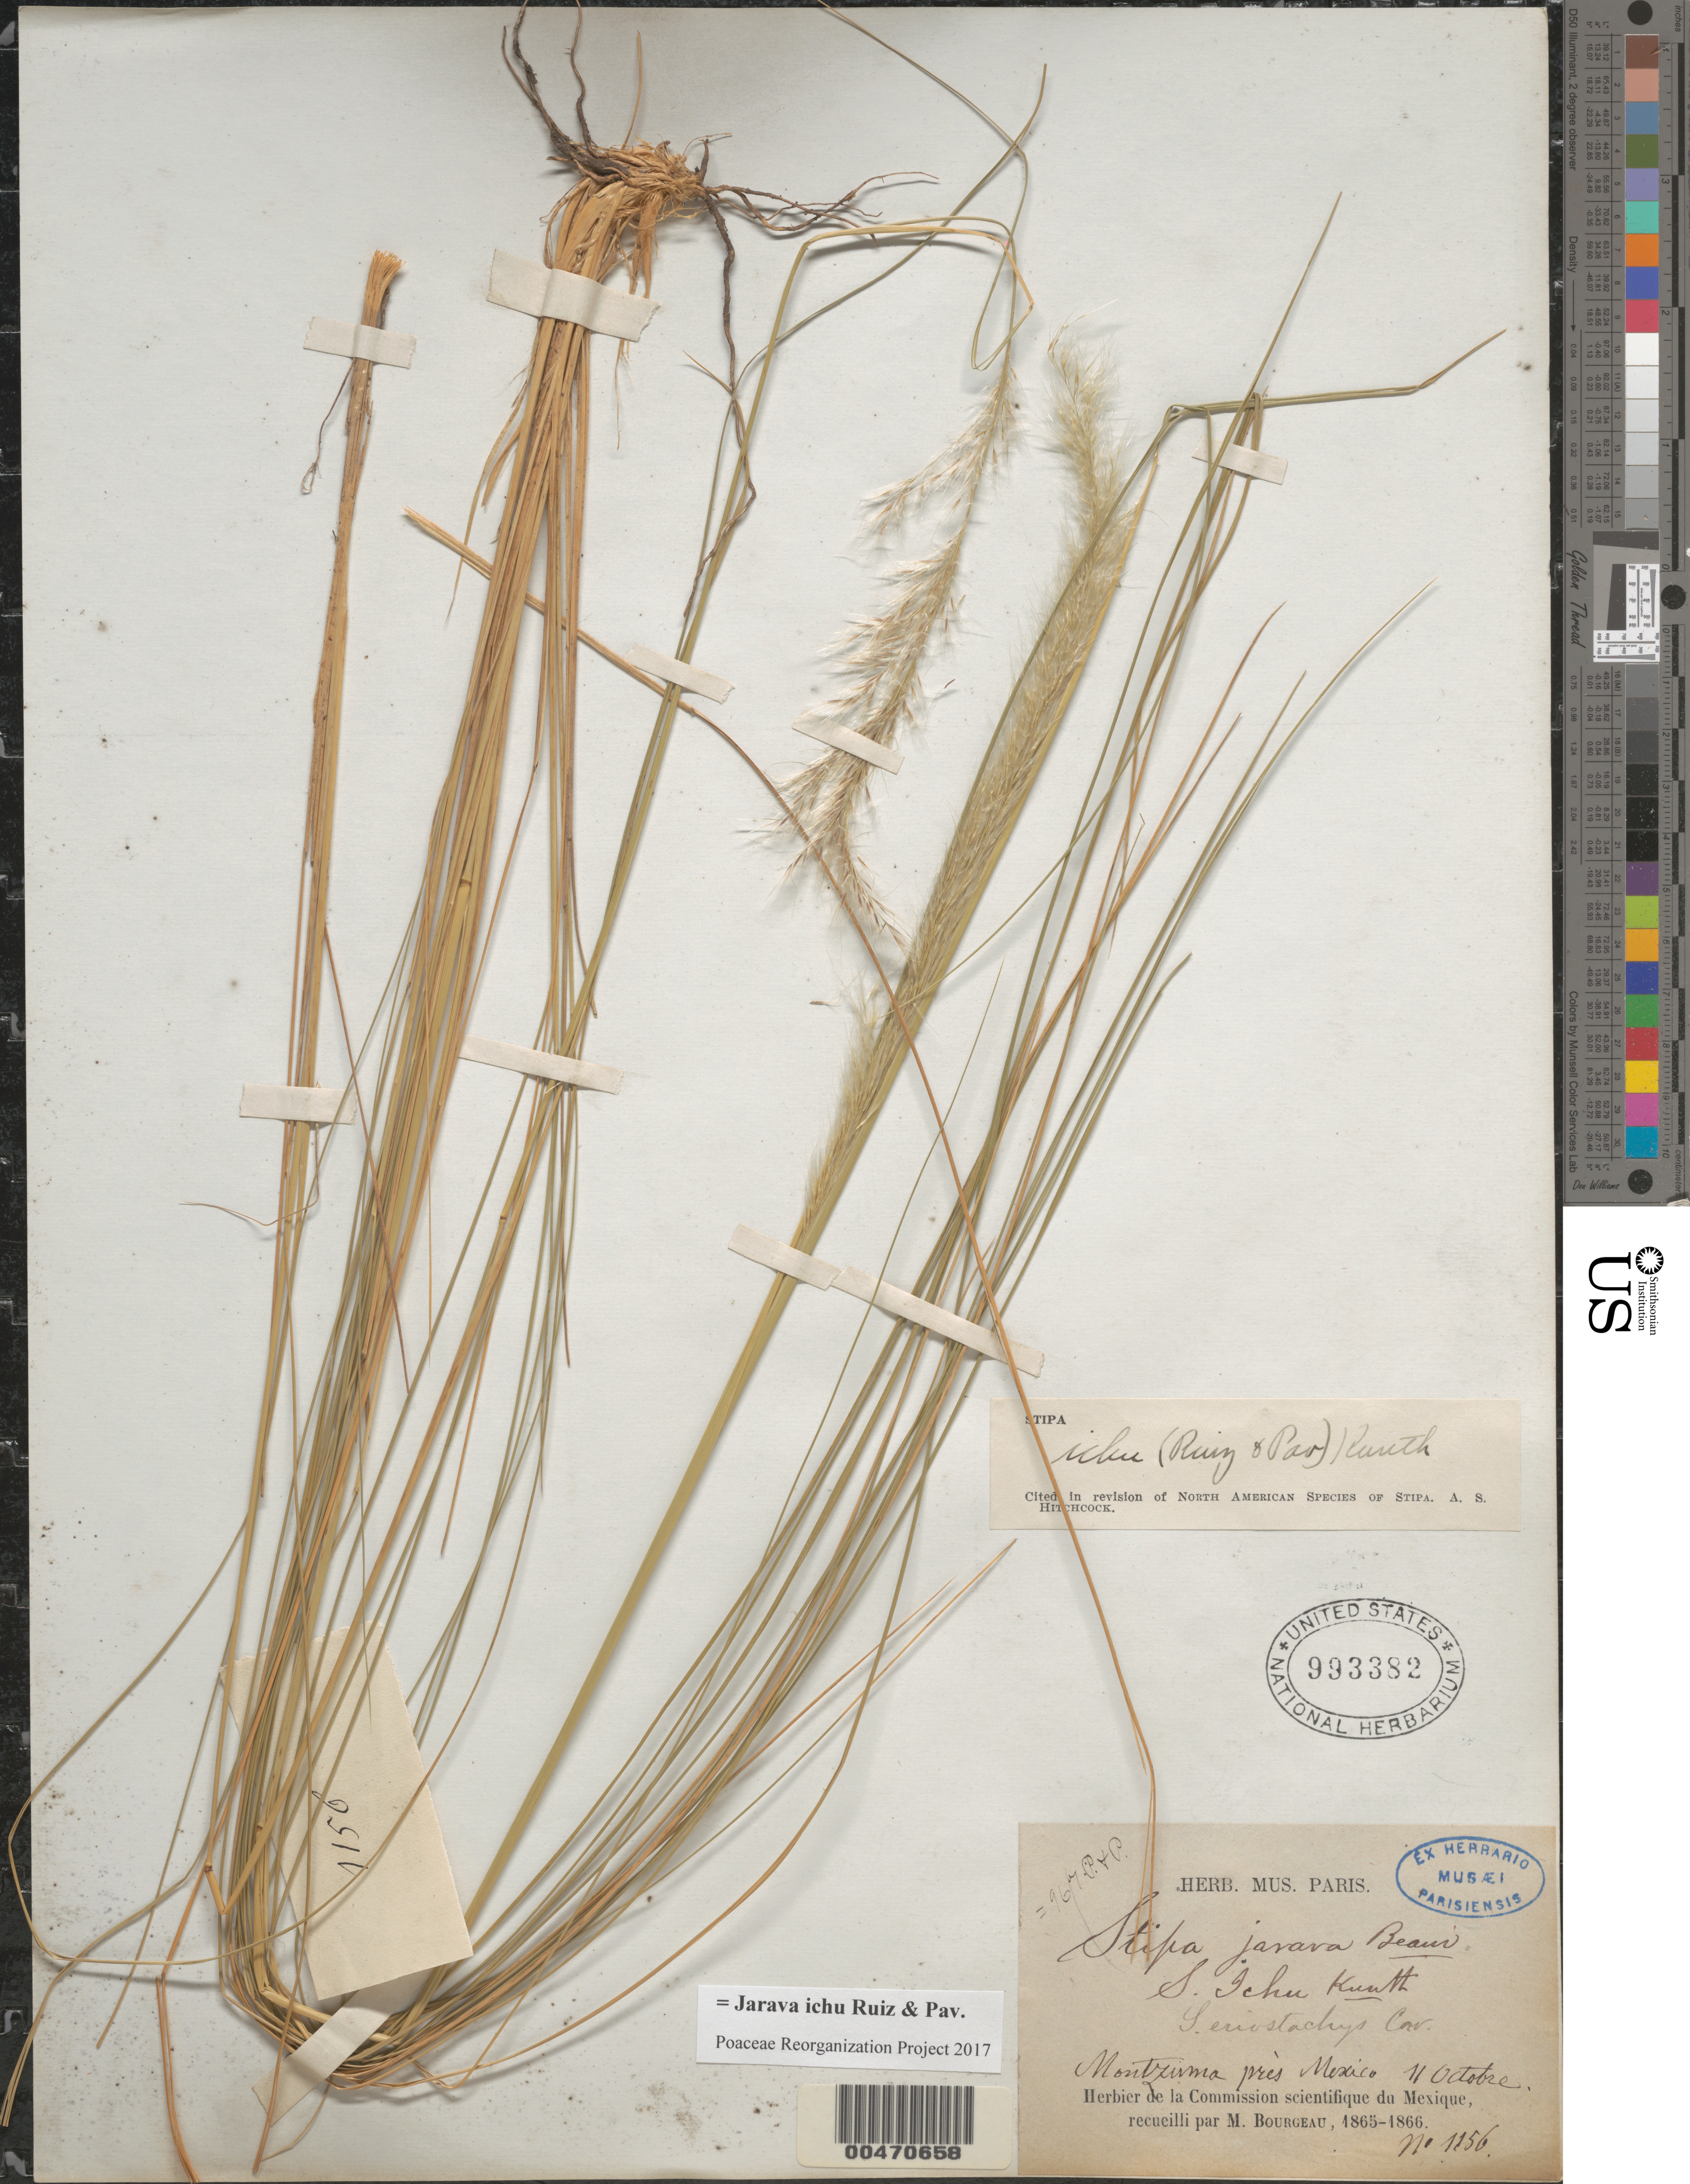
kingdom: Plantae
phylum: Tracheophyta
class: Liliopsida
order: Poales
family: Poaceae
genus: Jarava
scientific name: Jarava ichu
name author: Ruiz & Pav.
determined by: Poaceae Reorganization Project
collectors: E. Bourgeau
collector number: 1156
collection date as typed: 11 Oct 1865 or 11 Oct 1966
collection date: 1865-10-11 or 1966-10-11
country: Mexico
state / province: México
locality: Montezuma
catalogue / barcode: US 993382